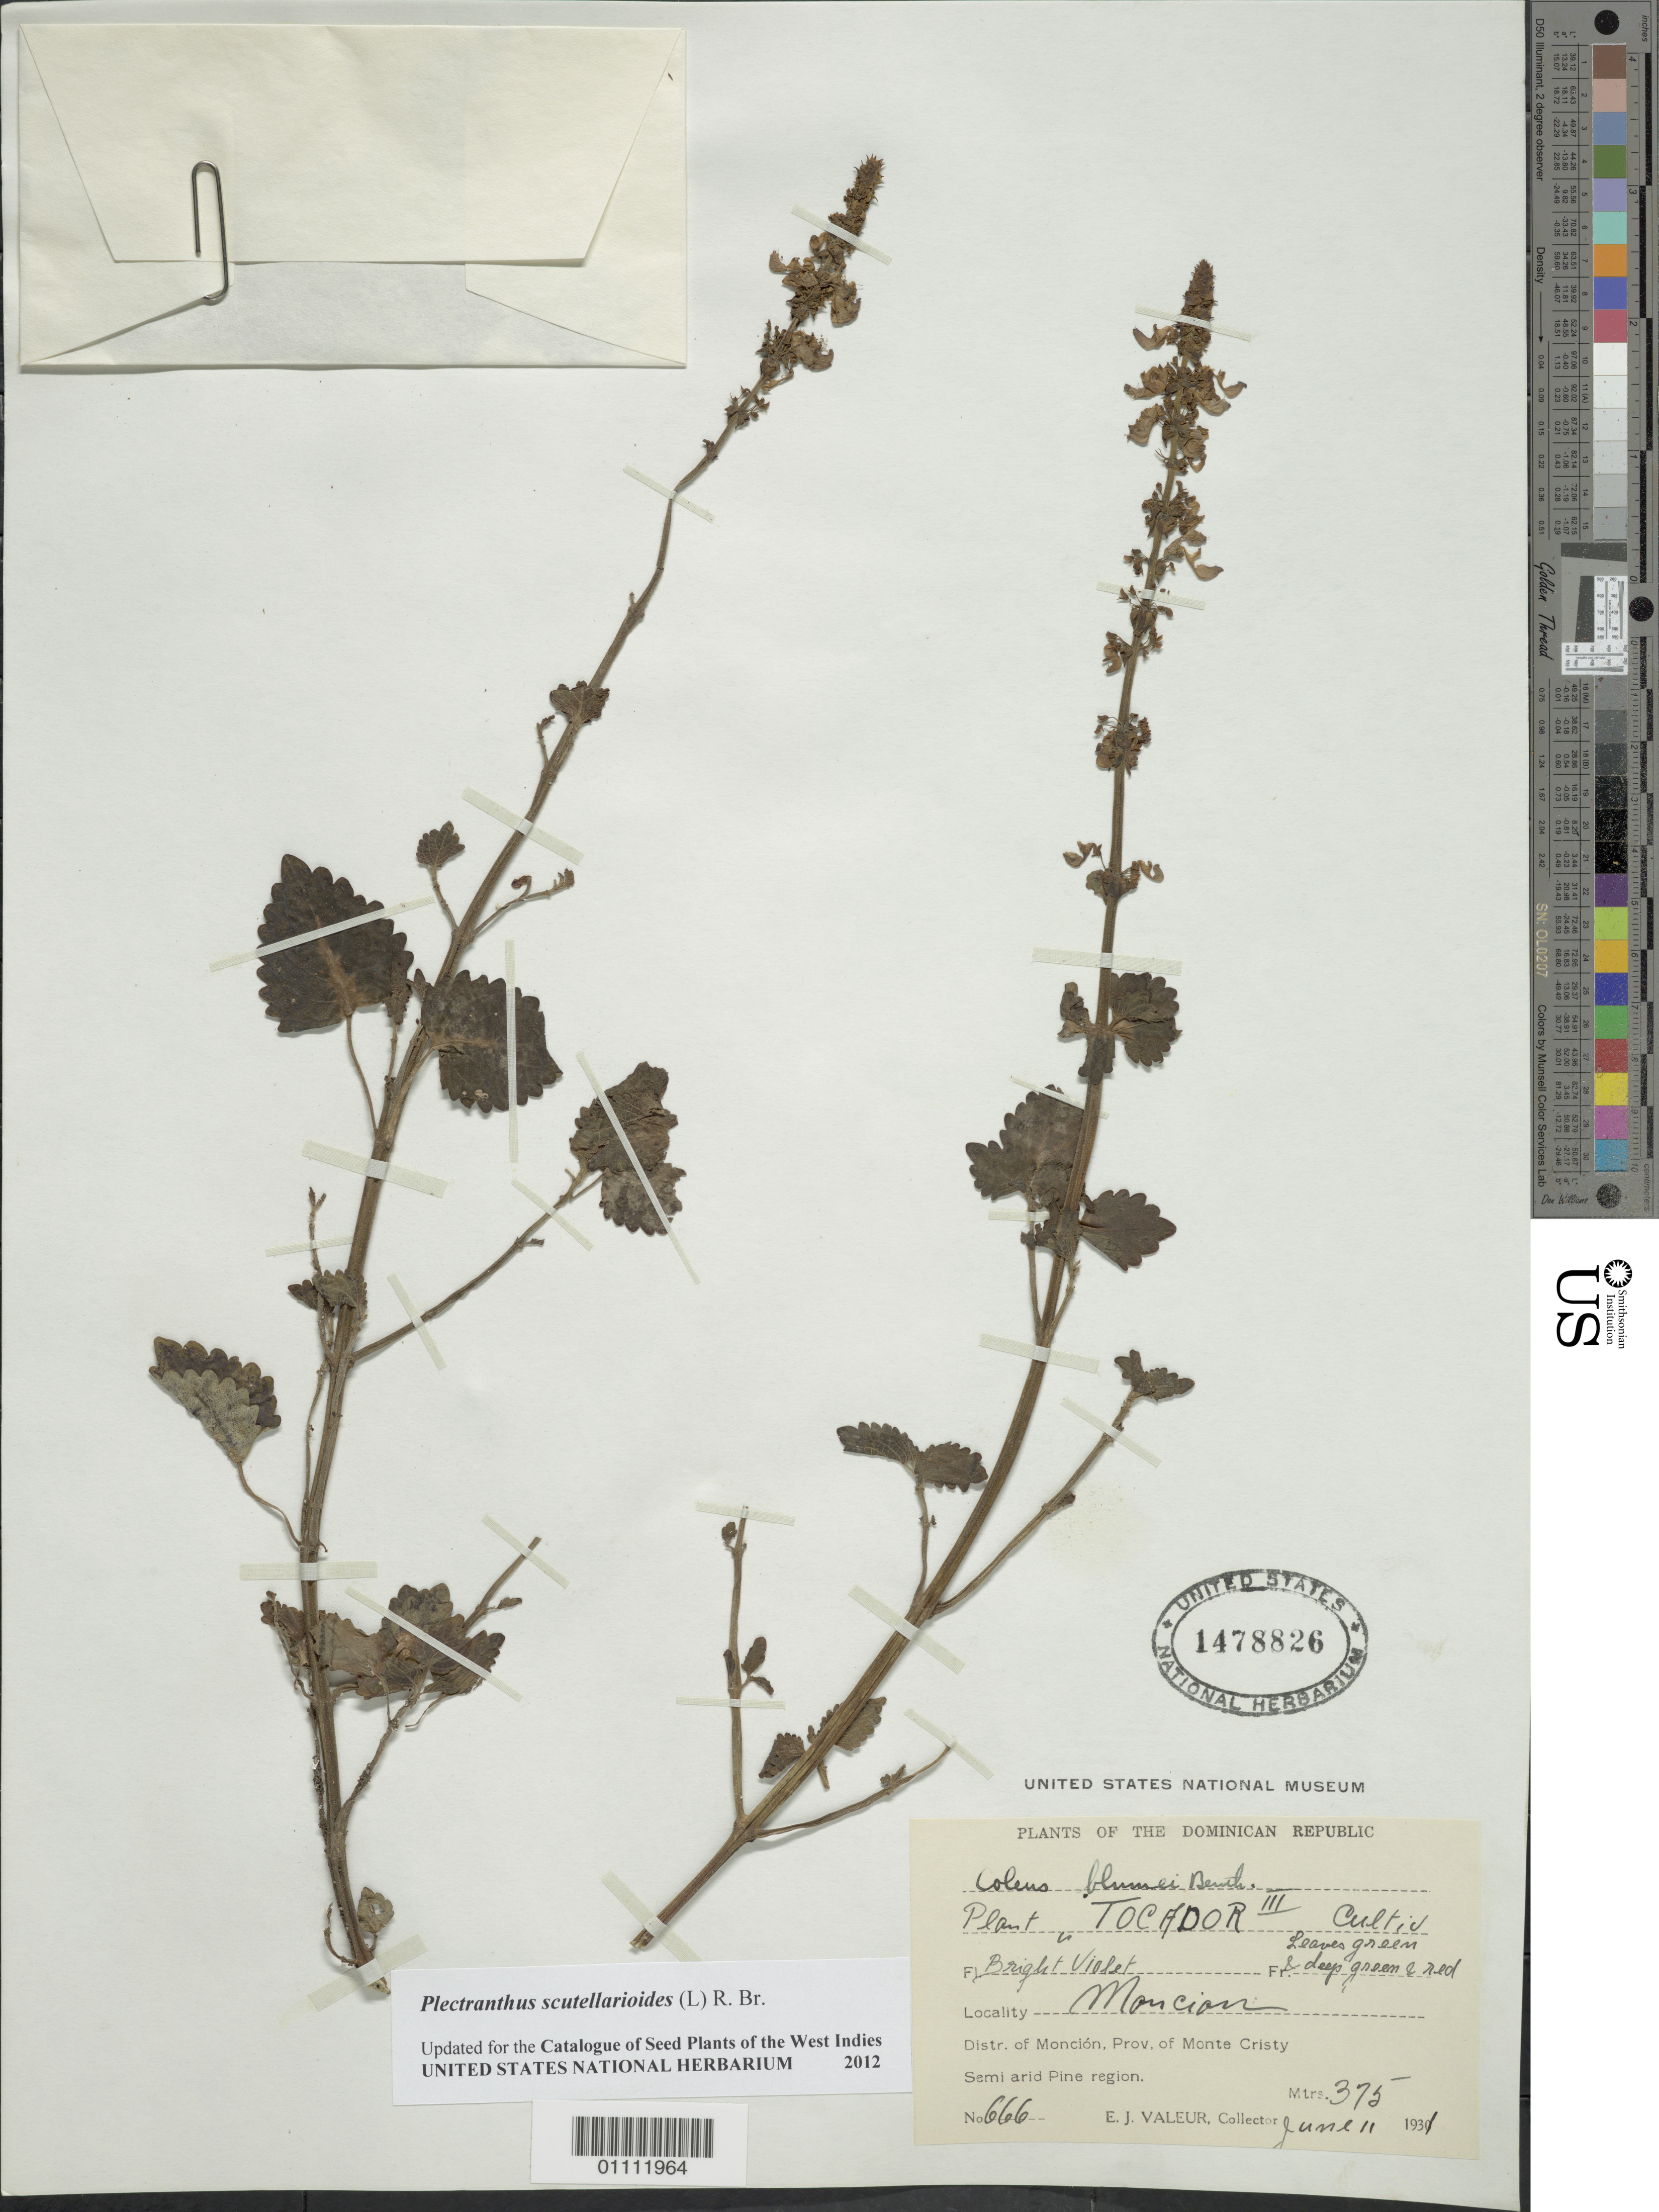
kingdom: Plantae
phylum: Tracheophyta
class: Magnoliopsida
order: Lamiales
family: Lamiaceae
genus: Plectranthus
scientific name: Plectranthus scutellarioides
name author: (L.) R. Br.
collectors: E. Valeur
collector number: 666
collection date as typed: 11 Jun 1931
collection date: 1931-06-11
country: Dominican Republic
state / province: Monte Cristi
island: Hispaniola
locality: Monción, Monción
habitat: Semi-arid Pine region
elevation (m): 375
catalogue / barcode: US 1478826